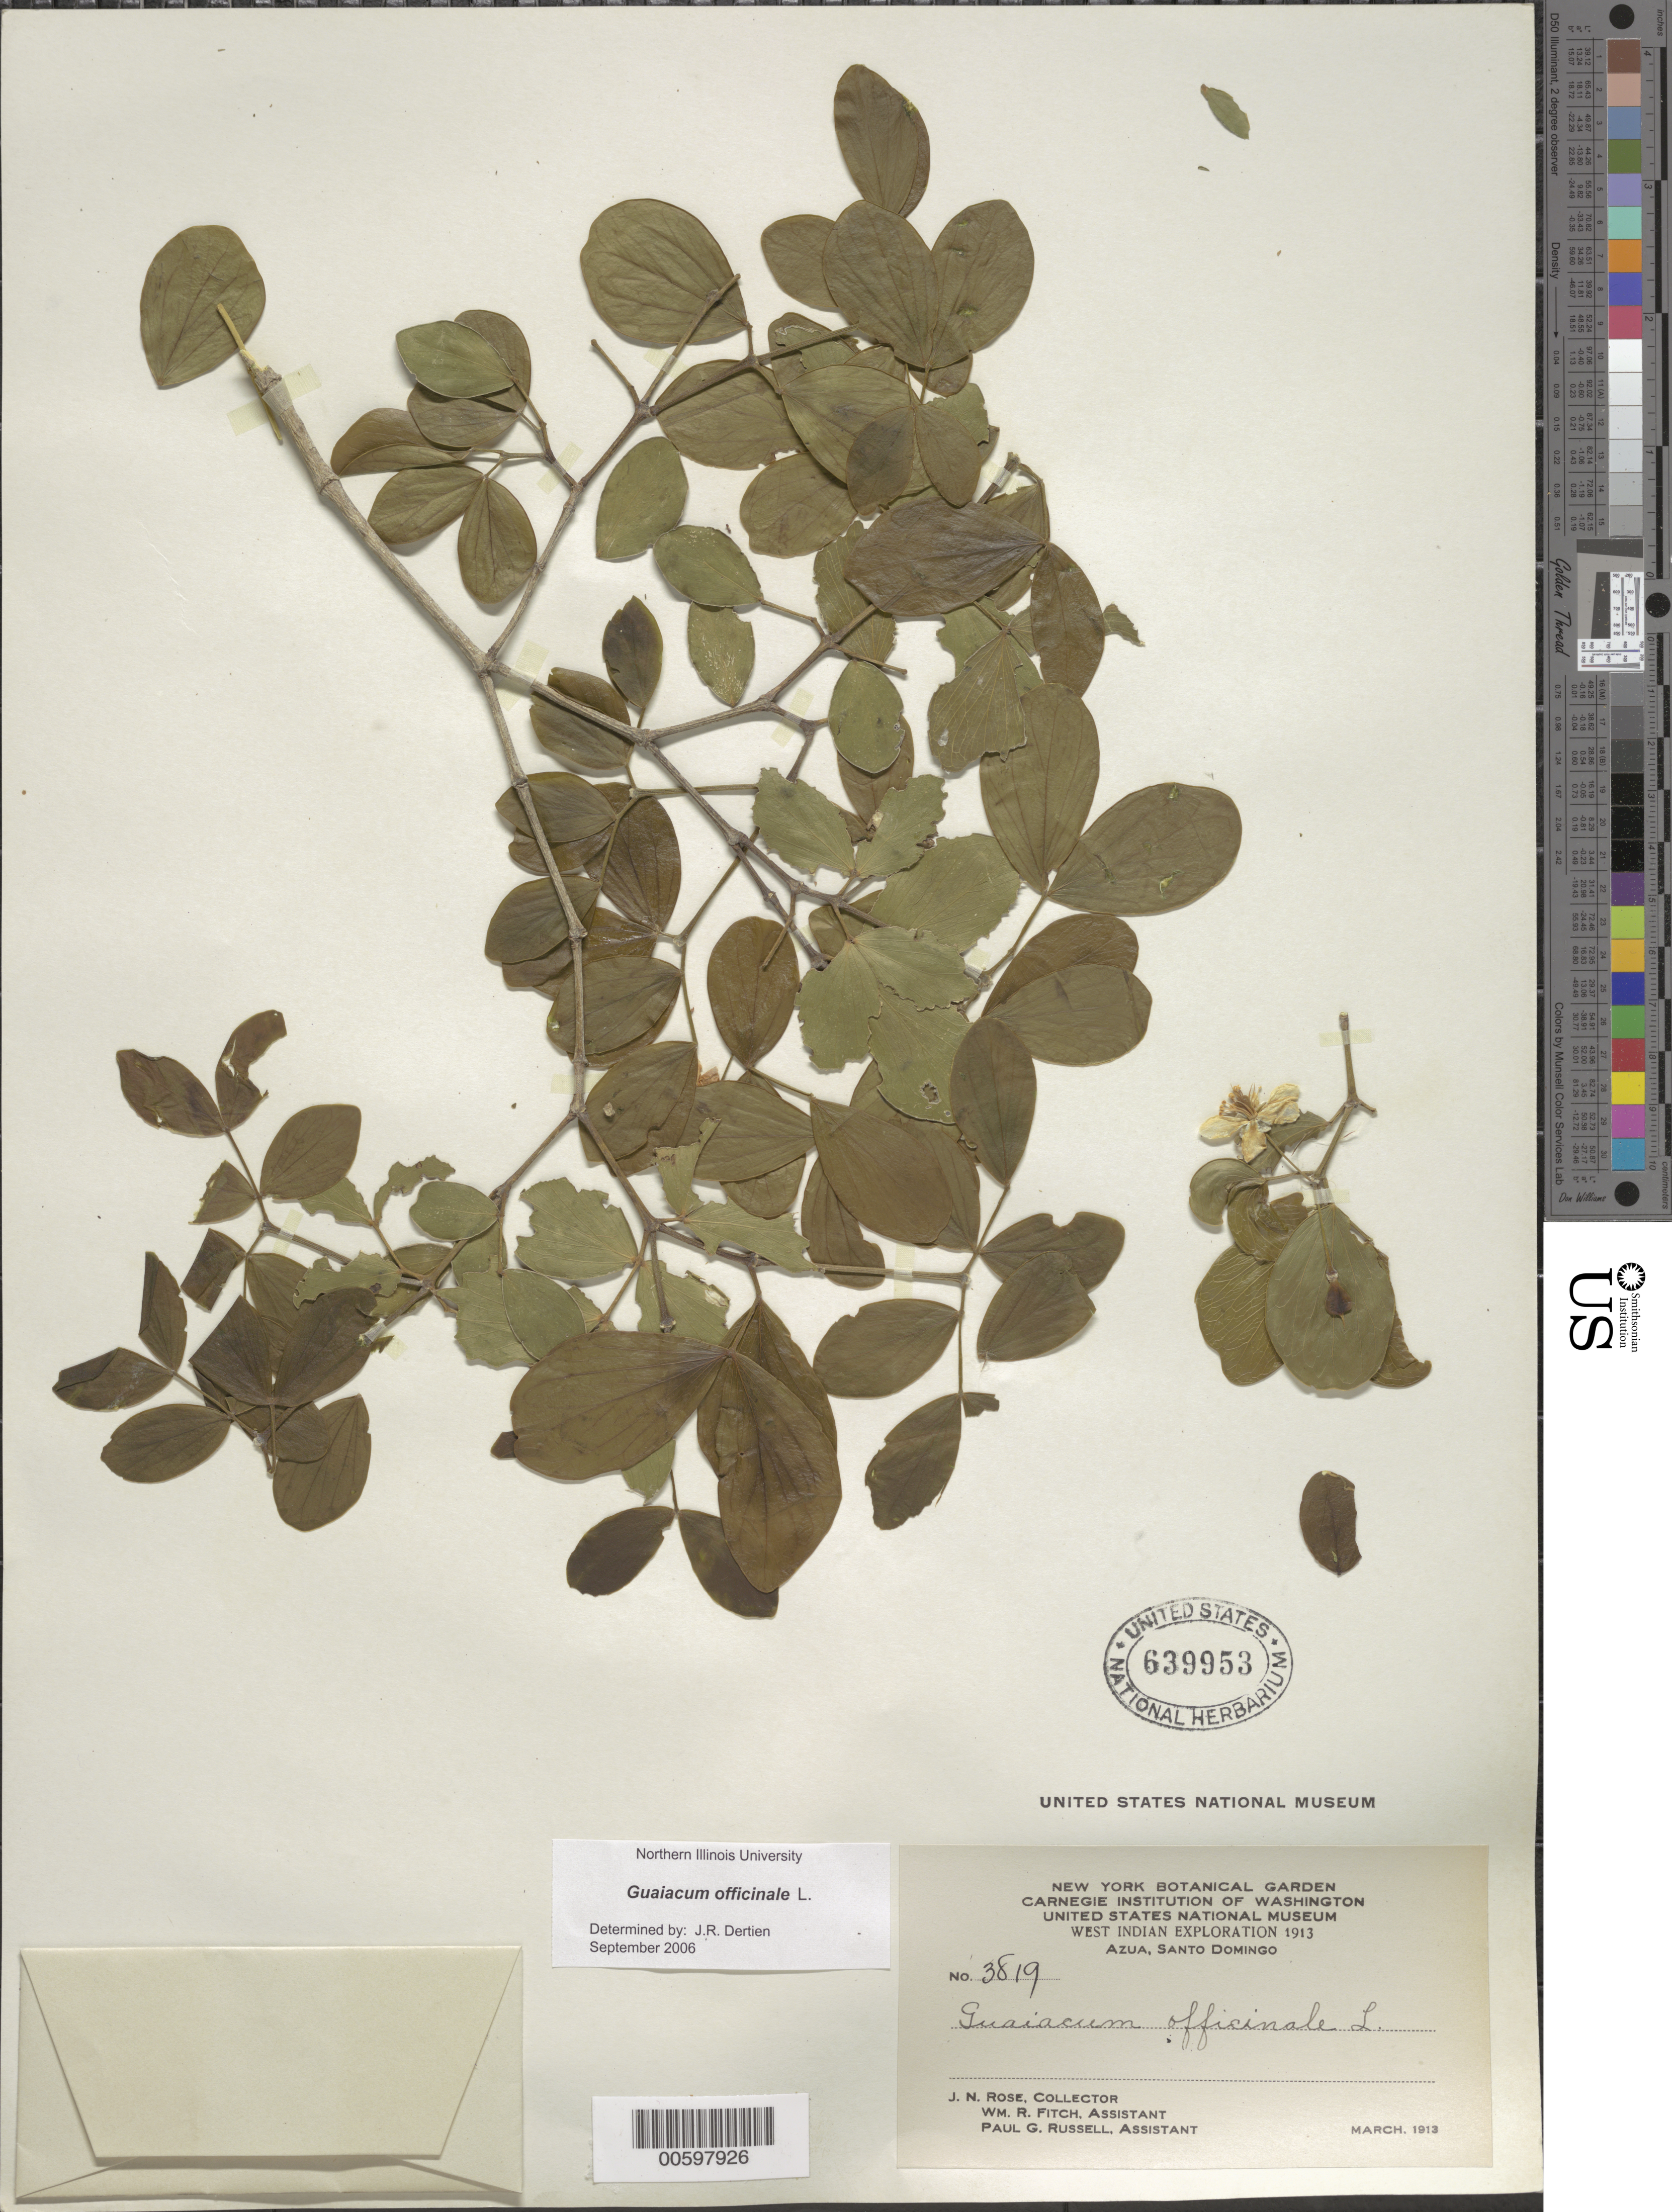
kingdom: Plantae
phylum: Tracheophyta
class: Magnoliopsida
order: Zygophyllales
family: Zygophyllaceae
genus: Guaiacum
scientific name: Guaiacum officinale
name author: L.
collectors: J. N. Rose, W. R. Fitch & P. G. Russell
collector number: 3819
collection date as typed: Mar 1913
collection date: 1913-03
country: Dominican Republic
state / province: Azua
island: Hispaniola Island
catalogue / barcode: US 639953